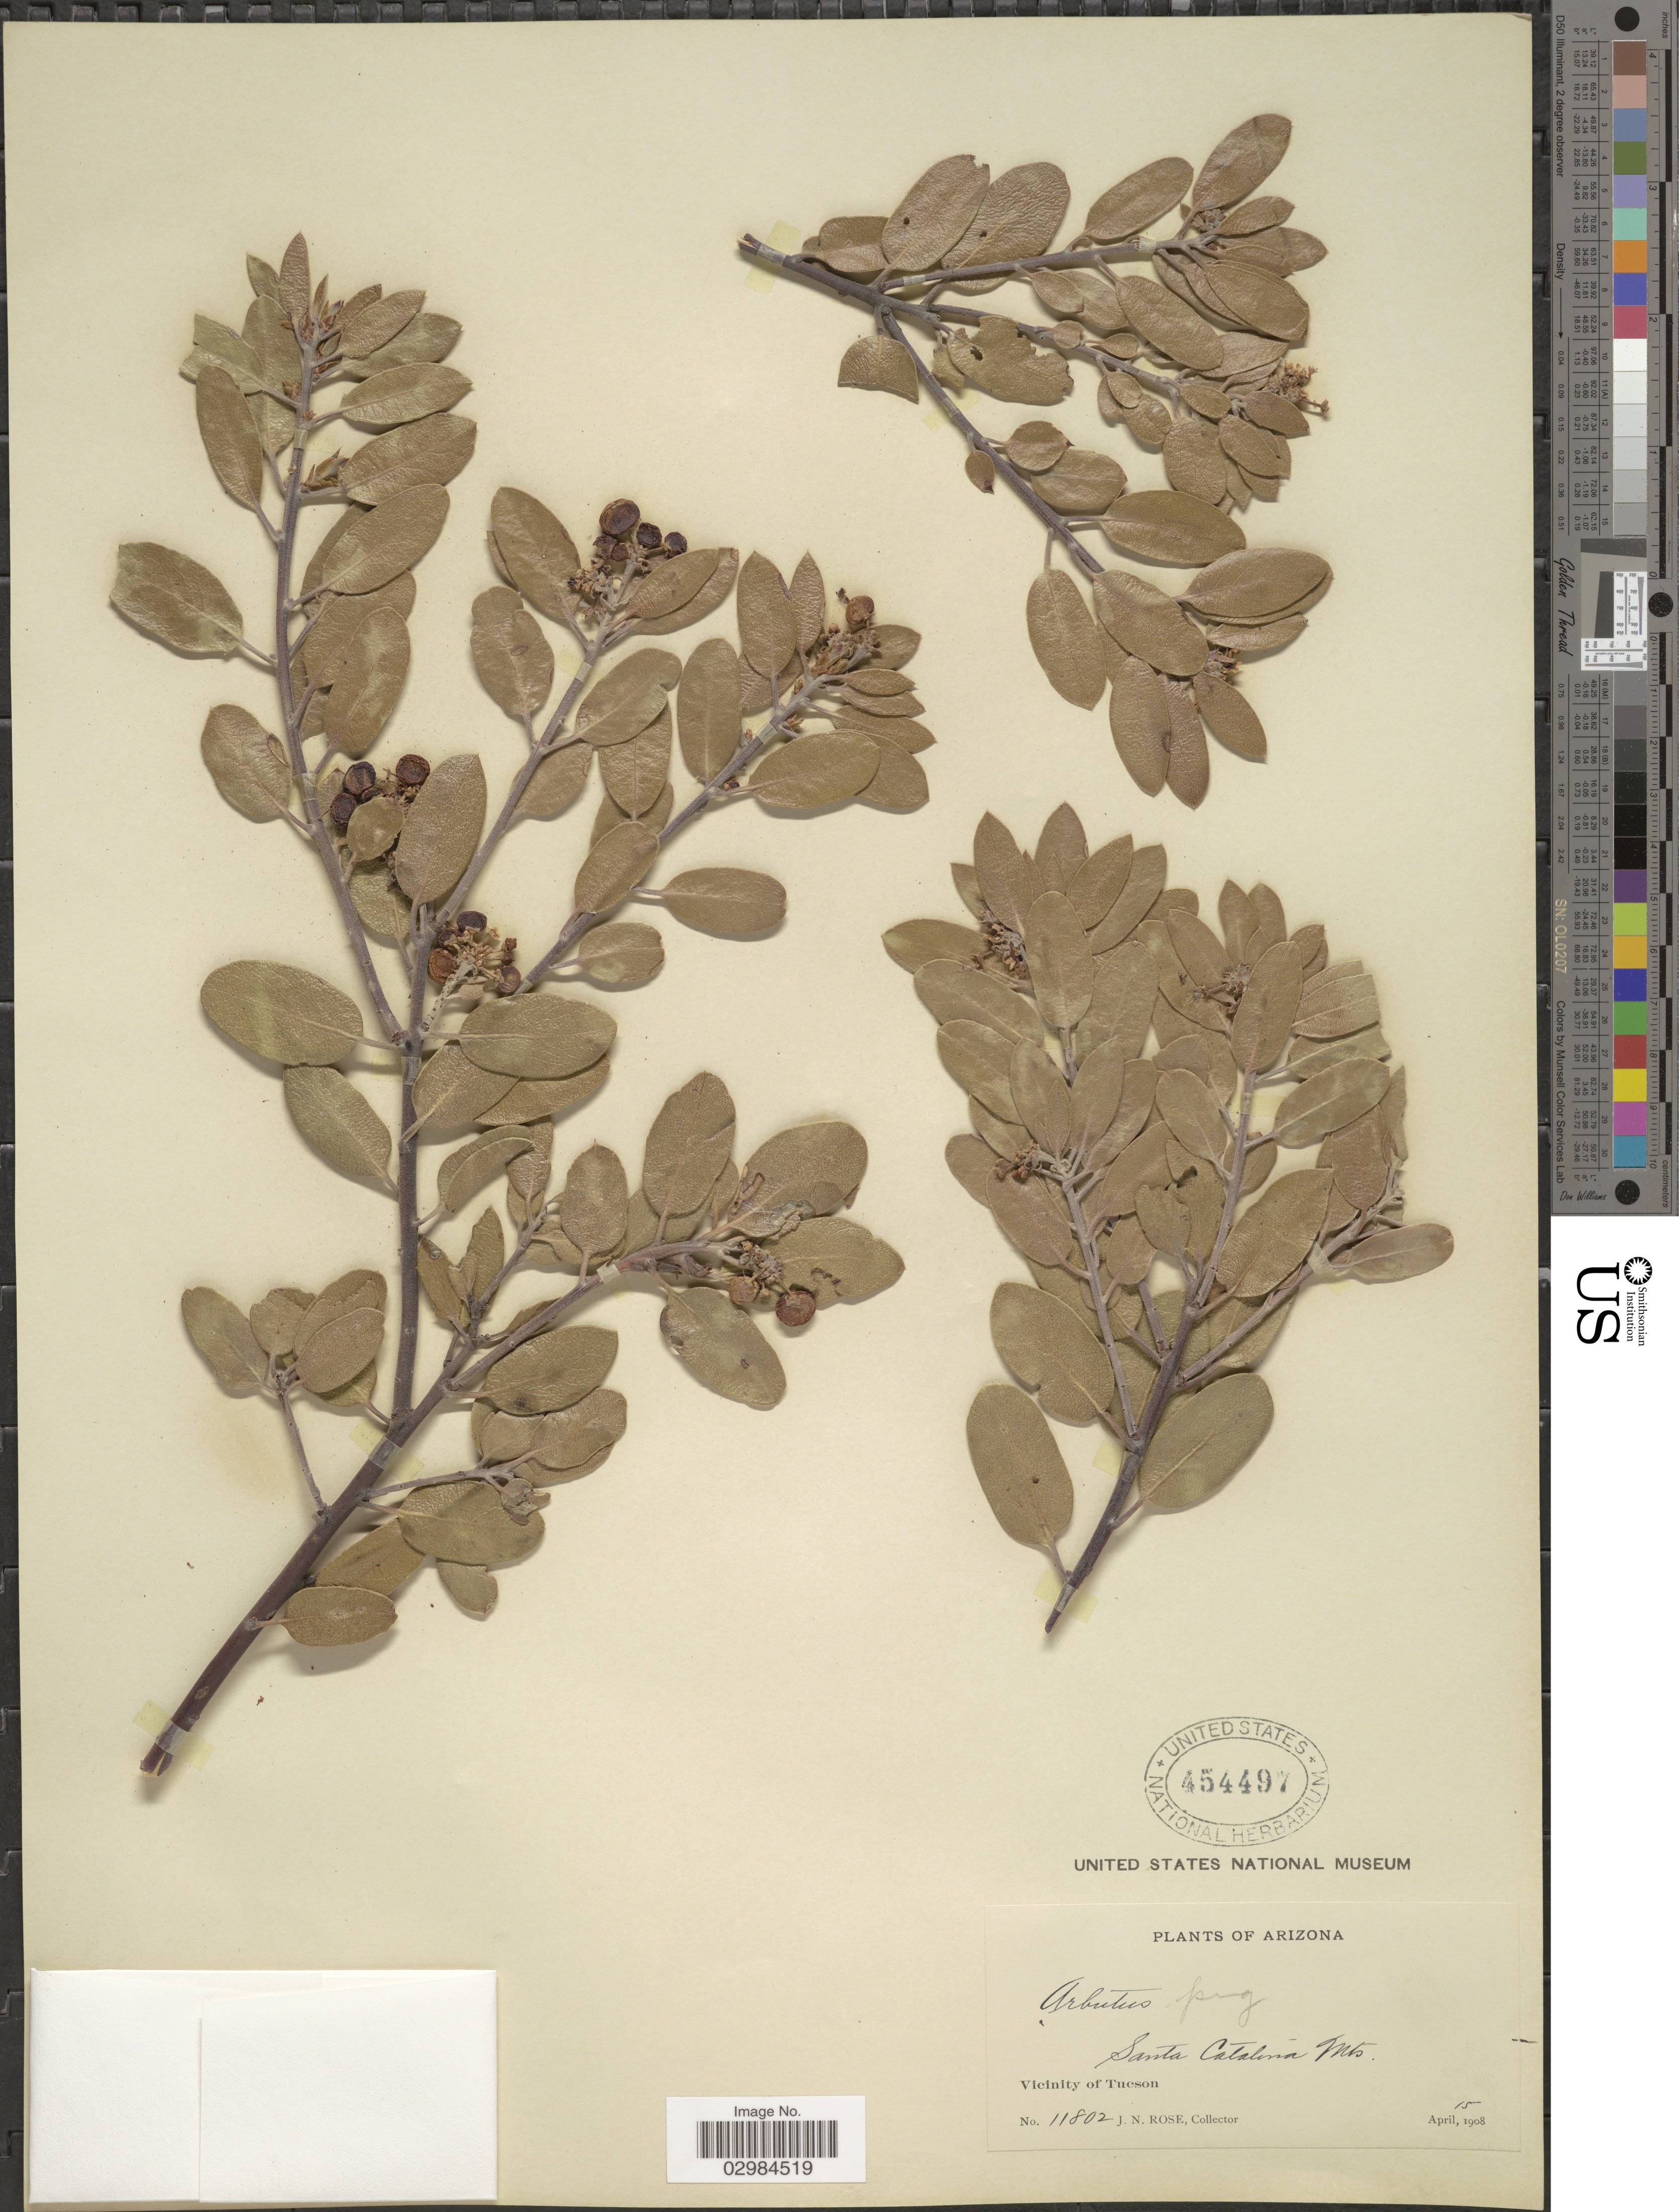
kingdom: Plantae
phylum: Tracheophyta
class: Magnoliopsida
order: Ericales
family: Ericaceae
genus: Arctostaphylos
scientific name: Arctostaphylos pungens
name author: Kunth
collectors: J. N. Rose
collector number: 11802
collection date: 1908-04-15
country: United States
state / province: Arizona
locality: Santa Catalina Mts. Vicinity of Tucson.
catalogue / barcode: US 454497